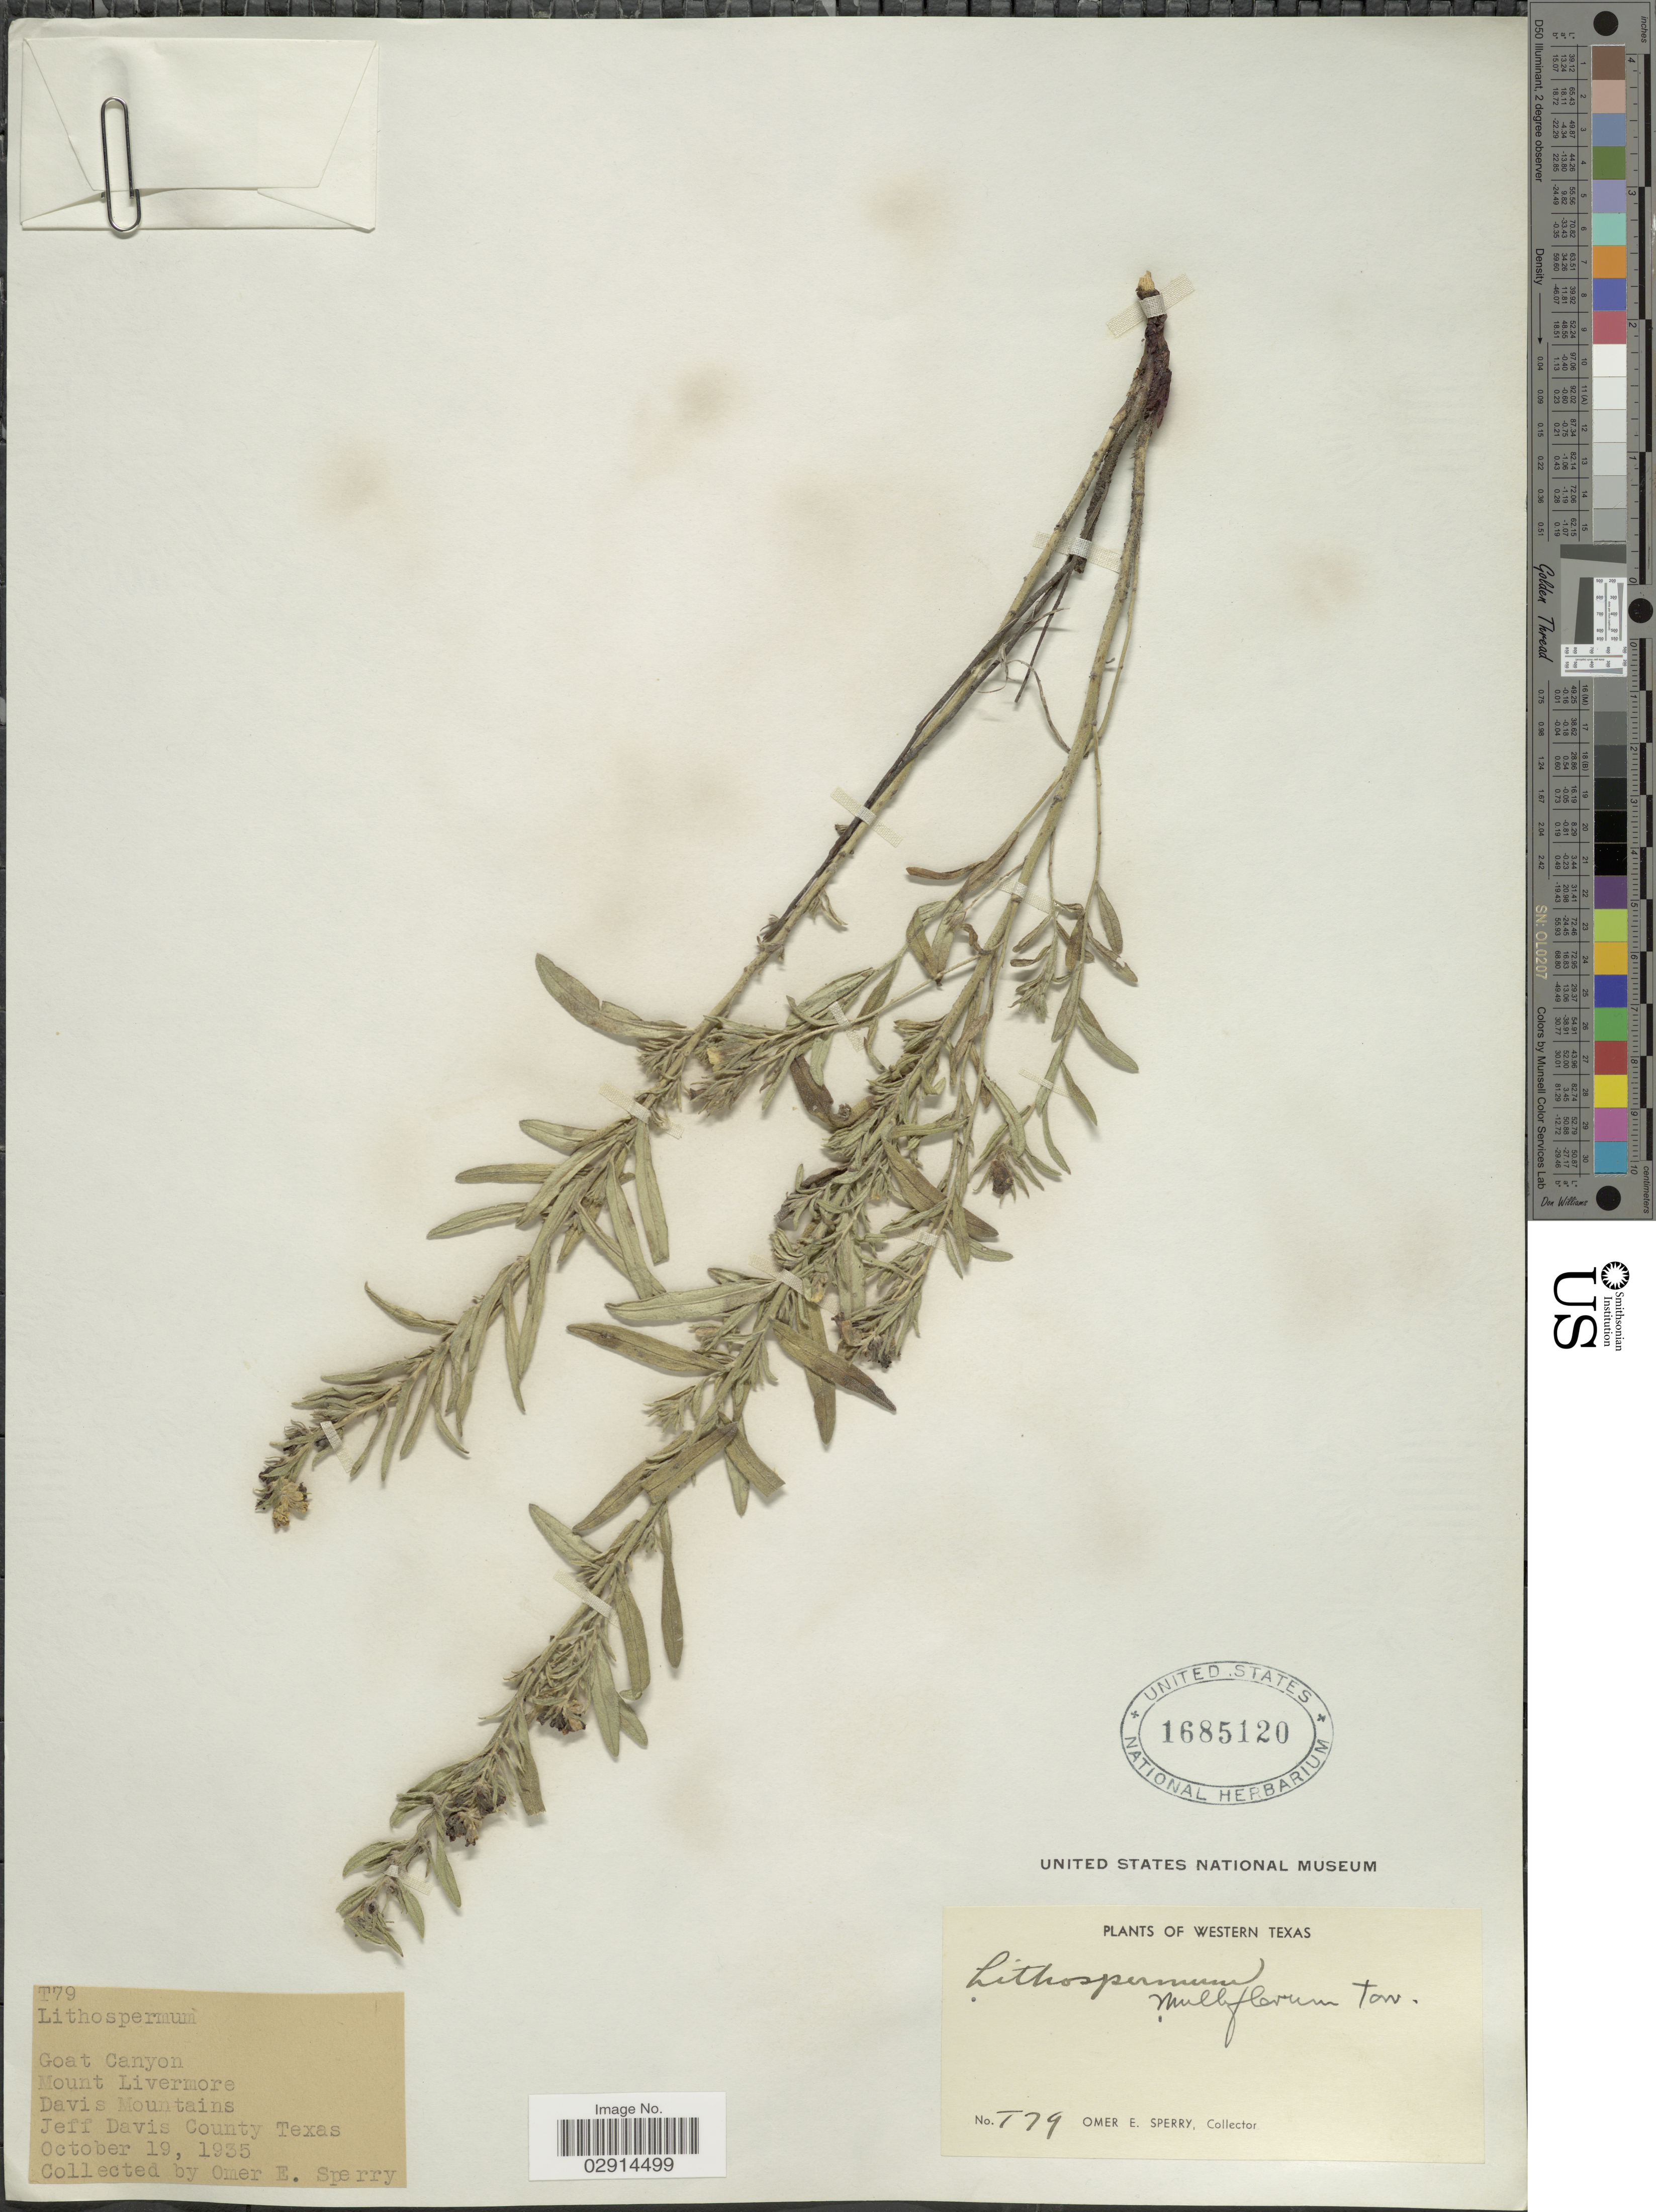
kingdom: Plantae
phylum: Tracheophyta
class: Magnoliopsida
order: Boraginales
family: Boraginaceae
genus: Lithospermum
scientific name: Lithospermum multiflorum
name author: Torr. ex A. Gray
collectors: O. E. Sperry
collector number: T79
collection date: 1935-10-19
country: United States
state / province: Texas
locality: Western Texas. Goat Canyon. Mount Livermore. Davis Mountains. Jeff Davis County.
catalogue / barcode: US 1685120